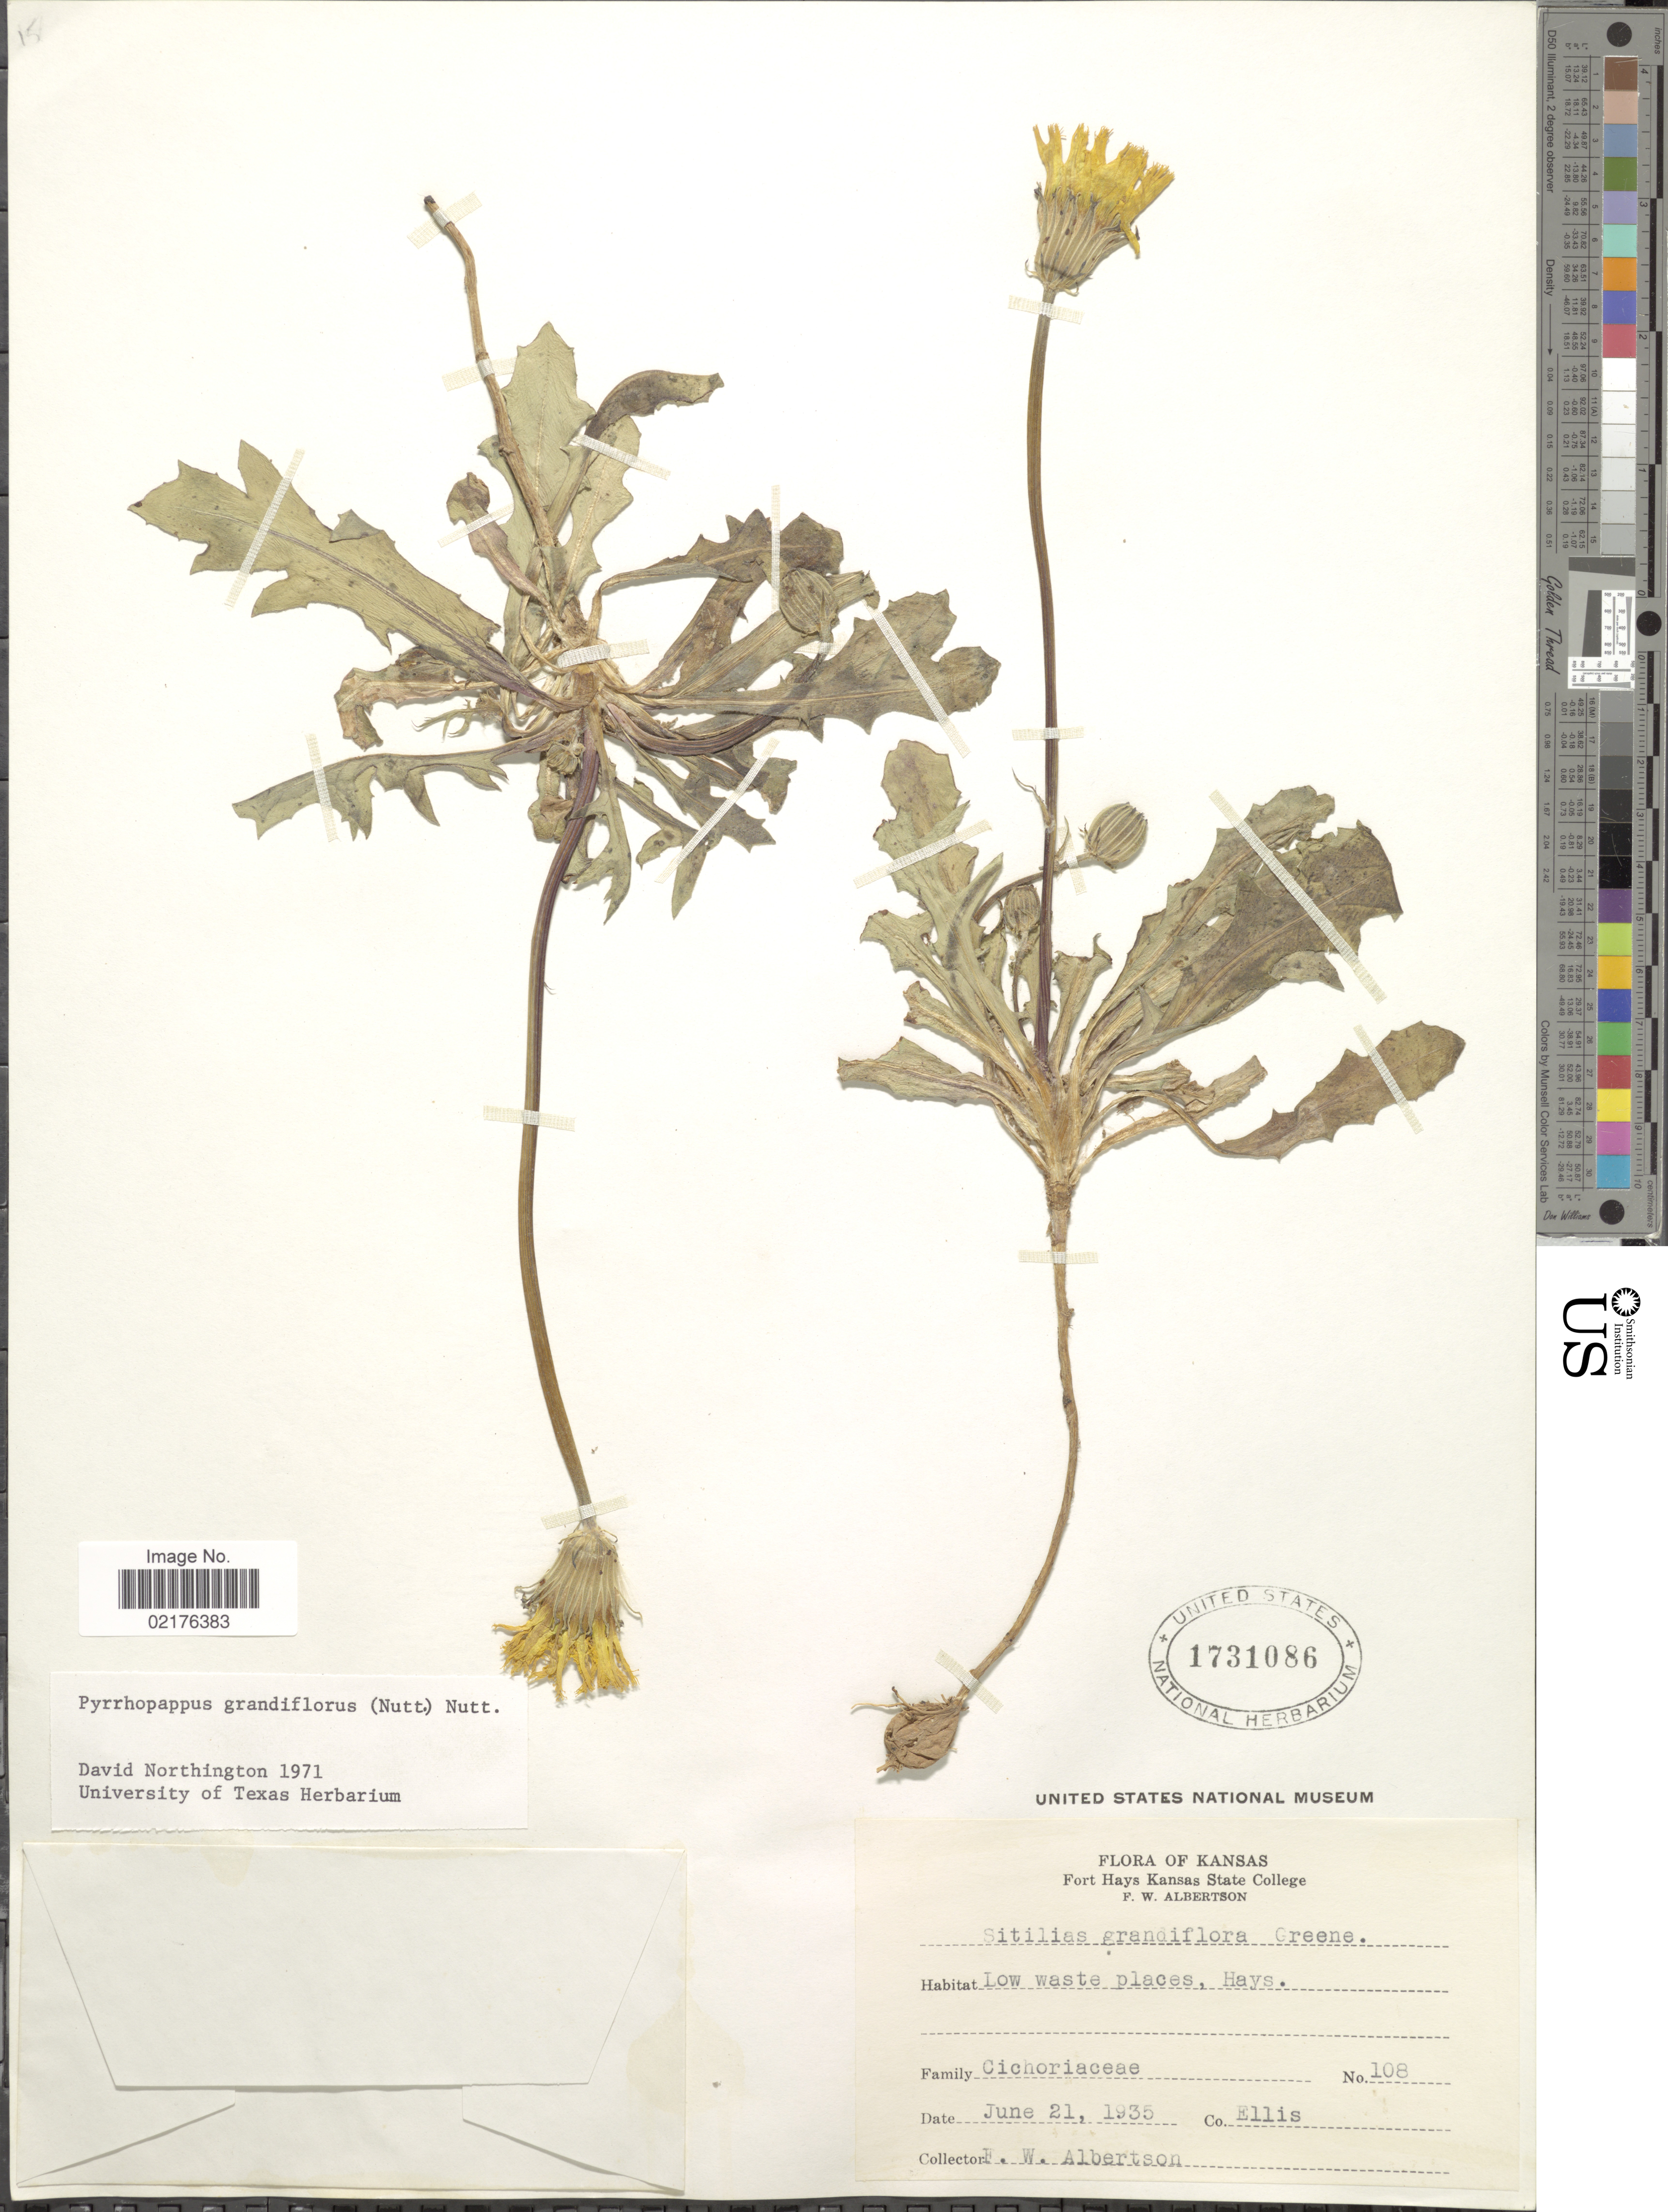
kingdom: Plantae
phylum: Tracheophyta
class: Magnoliopsida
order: Asterales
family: Asteraceae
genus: Pyrrhopappus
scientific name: Pyrrhopappus grandiflorus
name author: (Nutt.) Nutt.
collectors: F. Albertson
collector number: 108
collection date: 1935-06-21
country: United States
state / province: Kansas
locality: Low waste places, Hays, Co. Ellis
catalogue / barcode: US 1731086